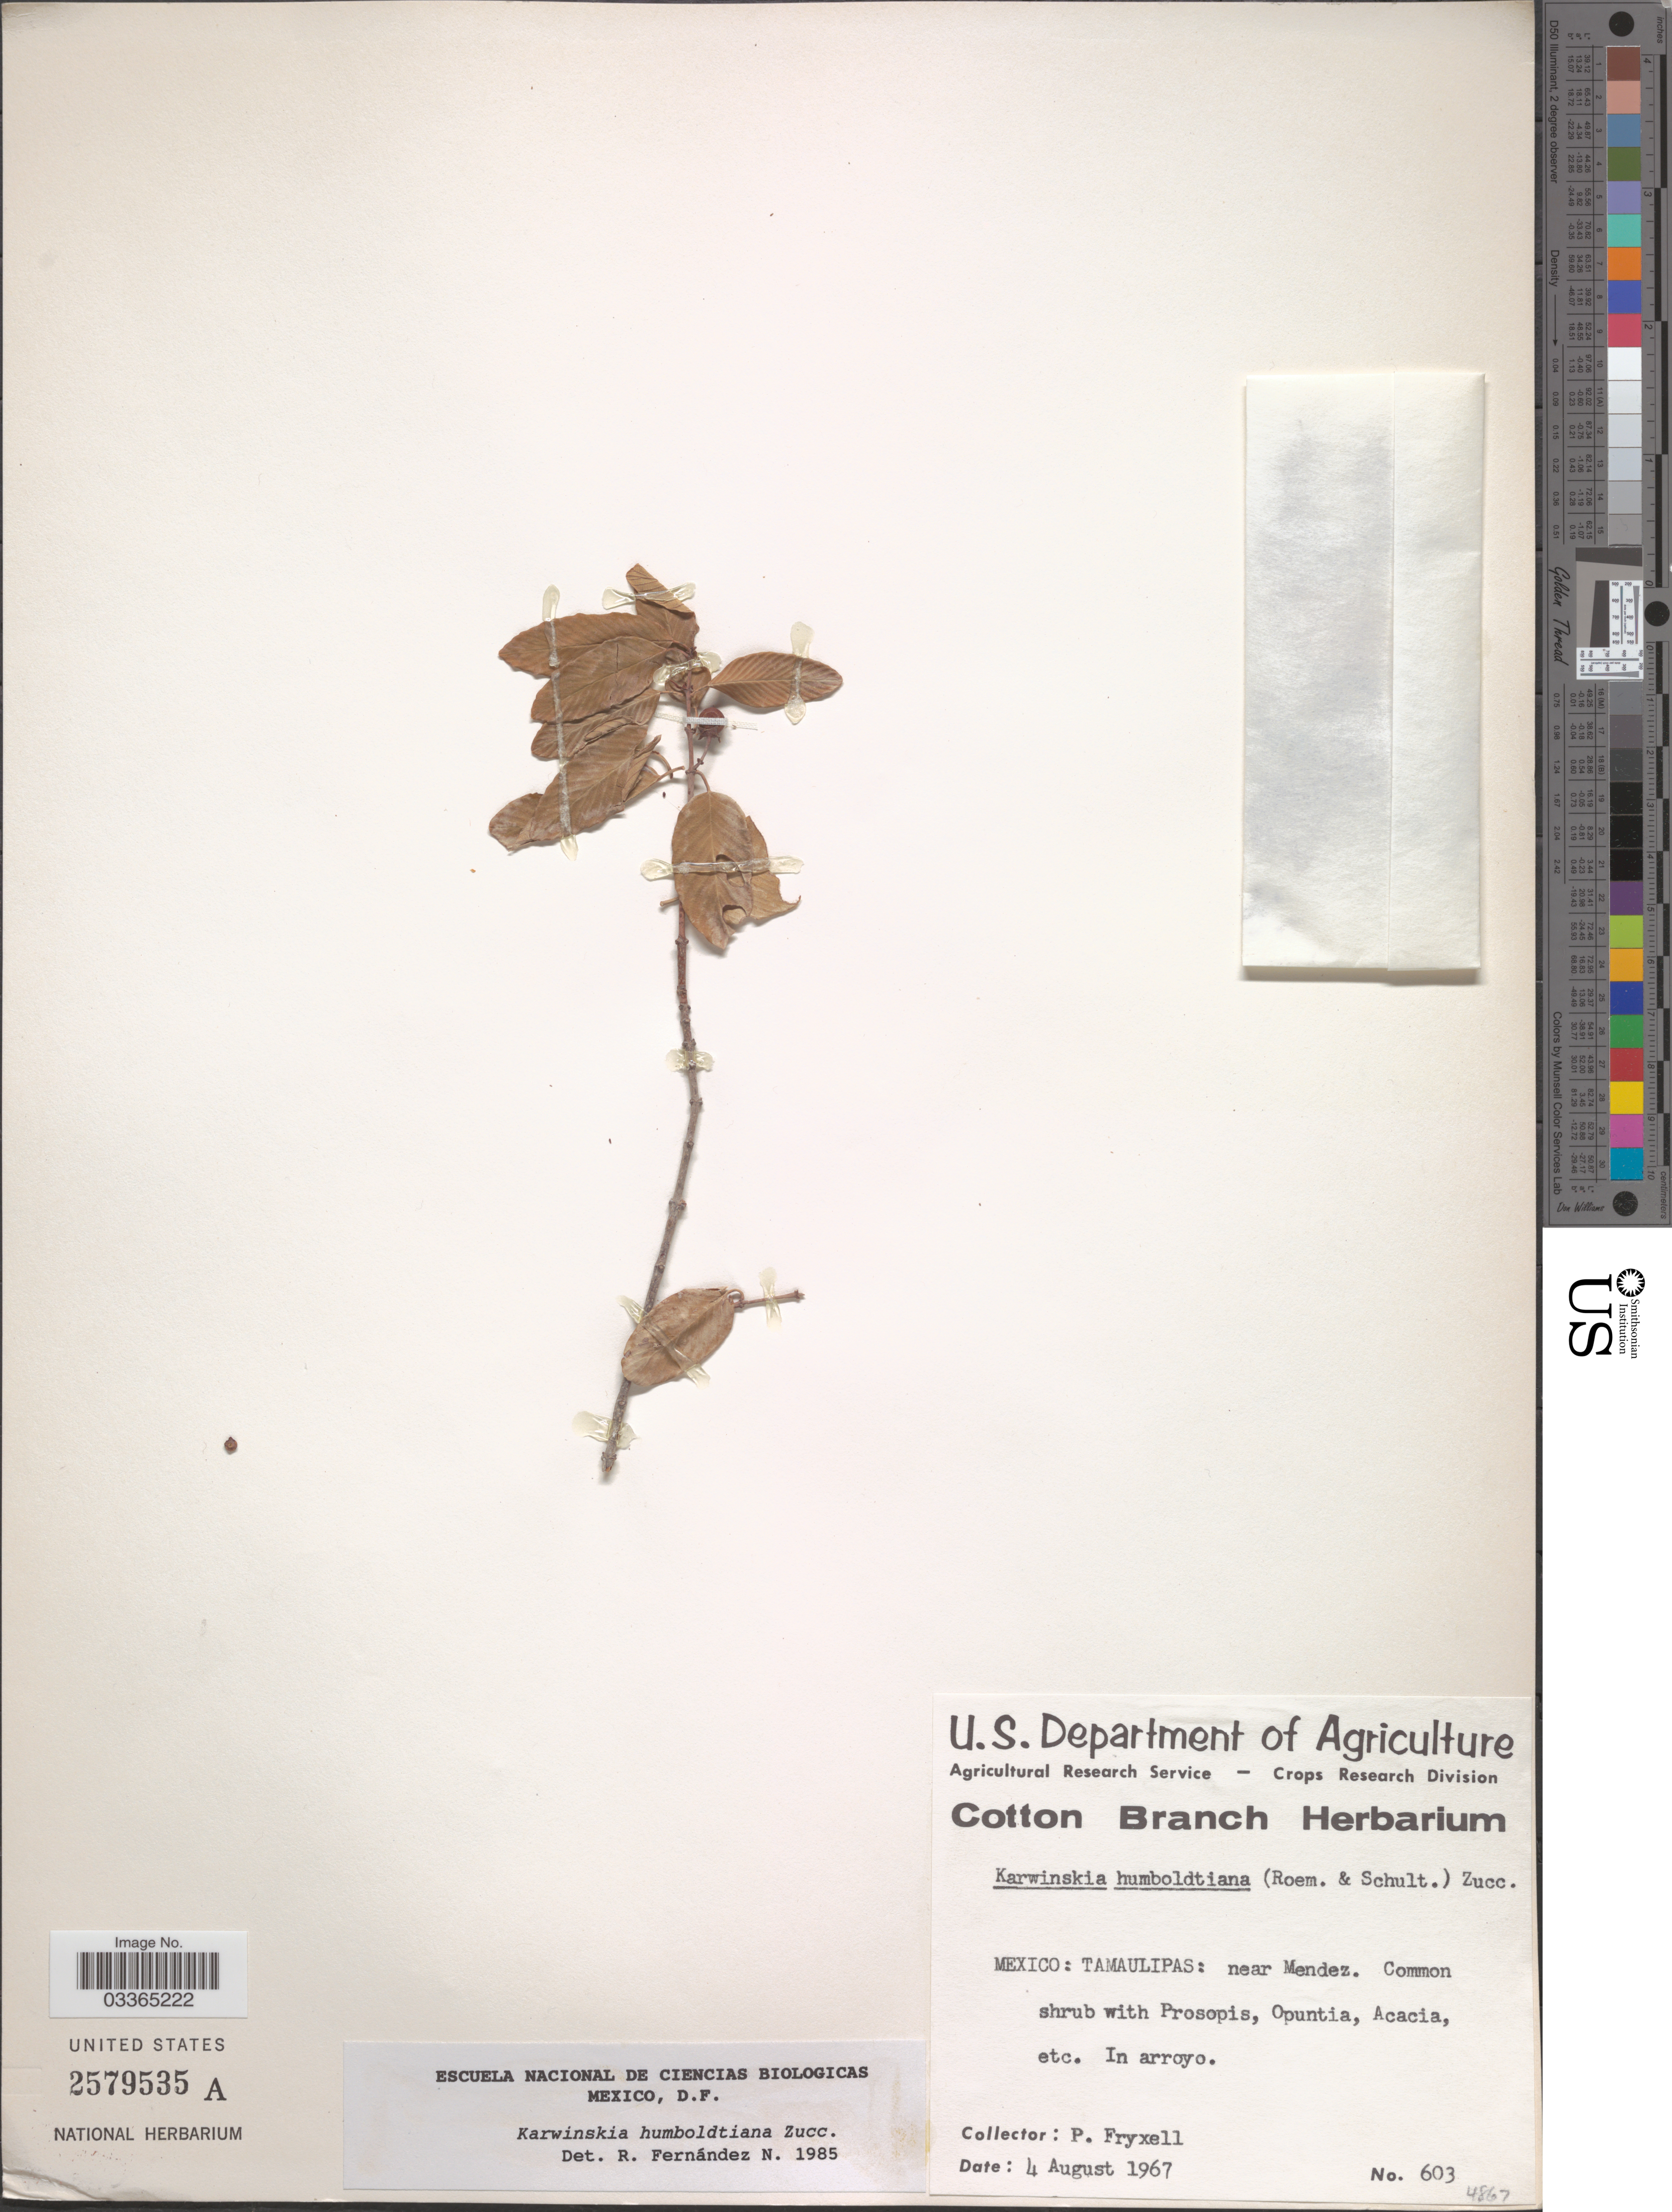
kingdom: Plantae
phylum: Tracheophyta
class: Magnoliopsida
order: Rosales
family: Rhamnaceae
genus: Karwinskia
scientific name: Karwinskia humboldtiana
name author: (Schult.) Zucc.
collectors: P. A. Fryxell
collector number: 603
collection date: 1967-08-04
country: Mexico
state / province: Tamaulipas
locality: Near Mendez.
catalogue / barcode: US 2579535A